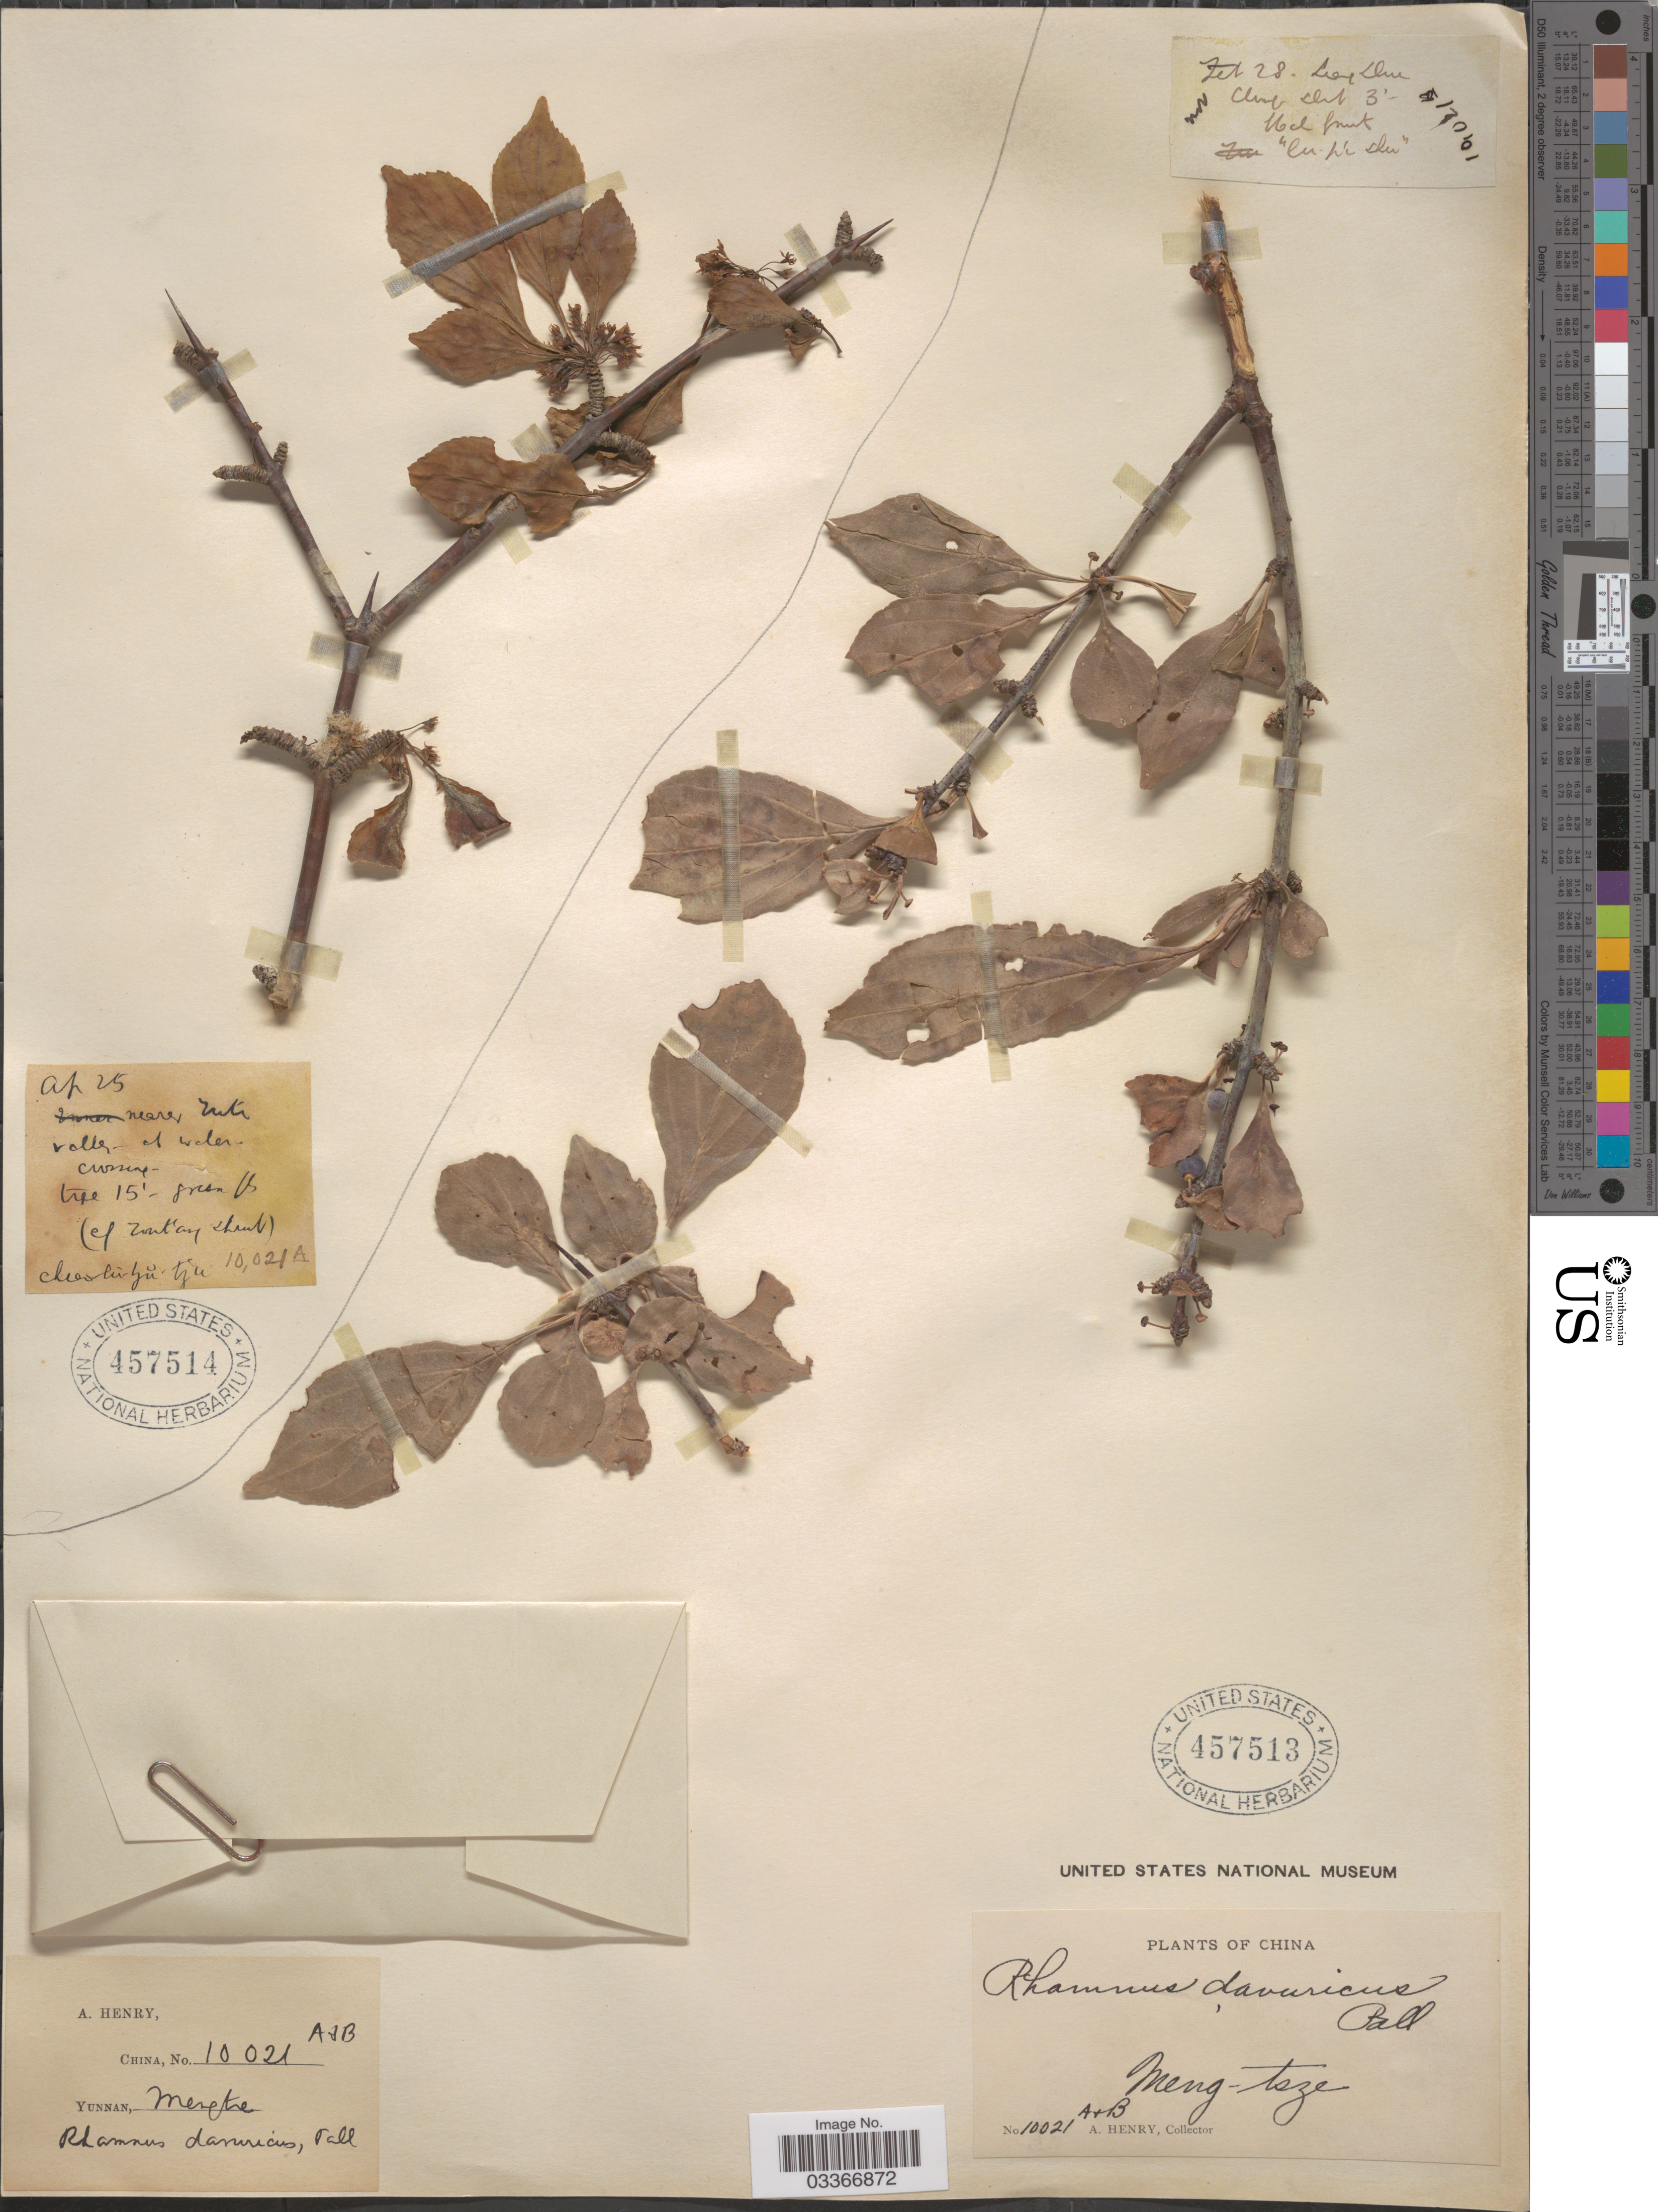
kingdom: Plantae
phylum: Tracheophyta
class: Magnoliopsida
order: Rosales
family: Rhamnaceae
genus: Rhamnus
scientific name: Rhamnus davurica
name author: Pall.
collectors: A. Henry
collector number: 10021 A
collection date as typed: Transcribed d/m/y: /4/25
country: China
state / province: Yunnan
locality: Meng-tsze. Feb 28 - Lang shui; Apr 25 - near Tuti valley, at water crossing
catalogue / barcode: US 457514-2